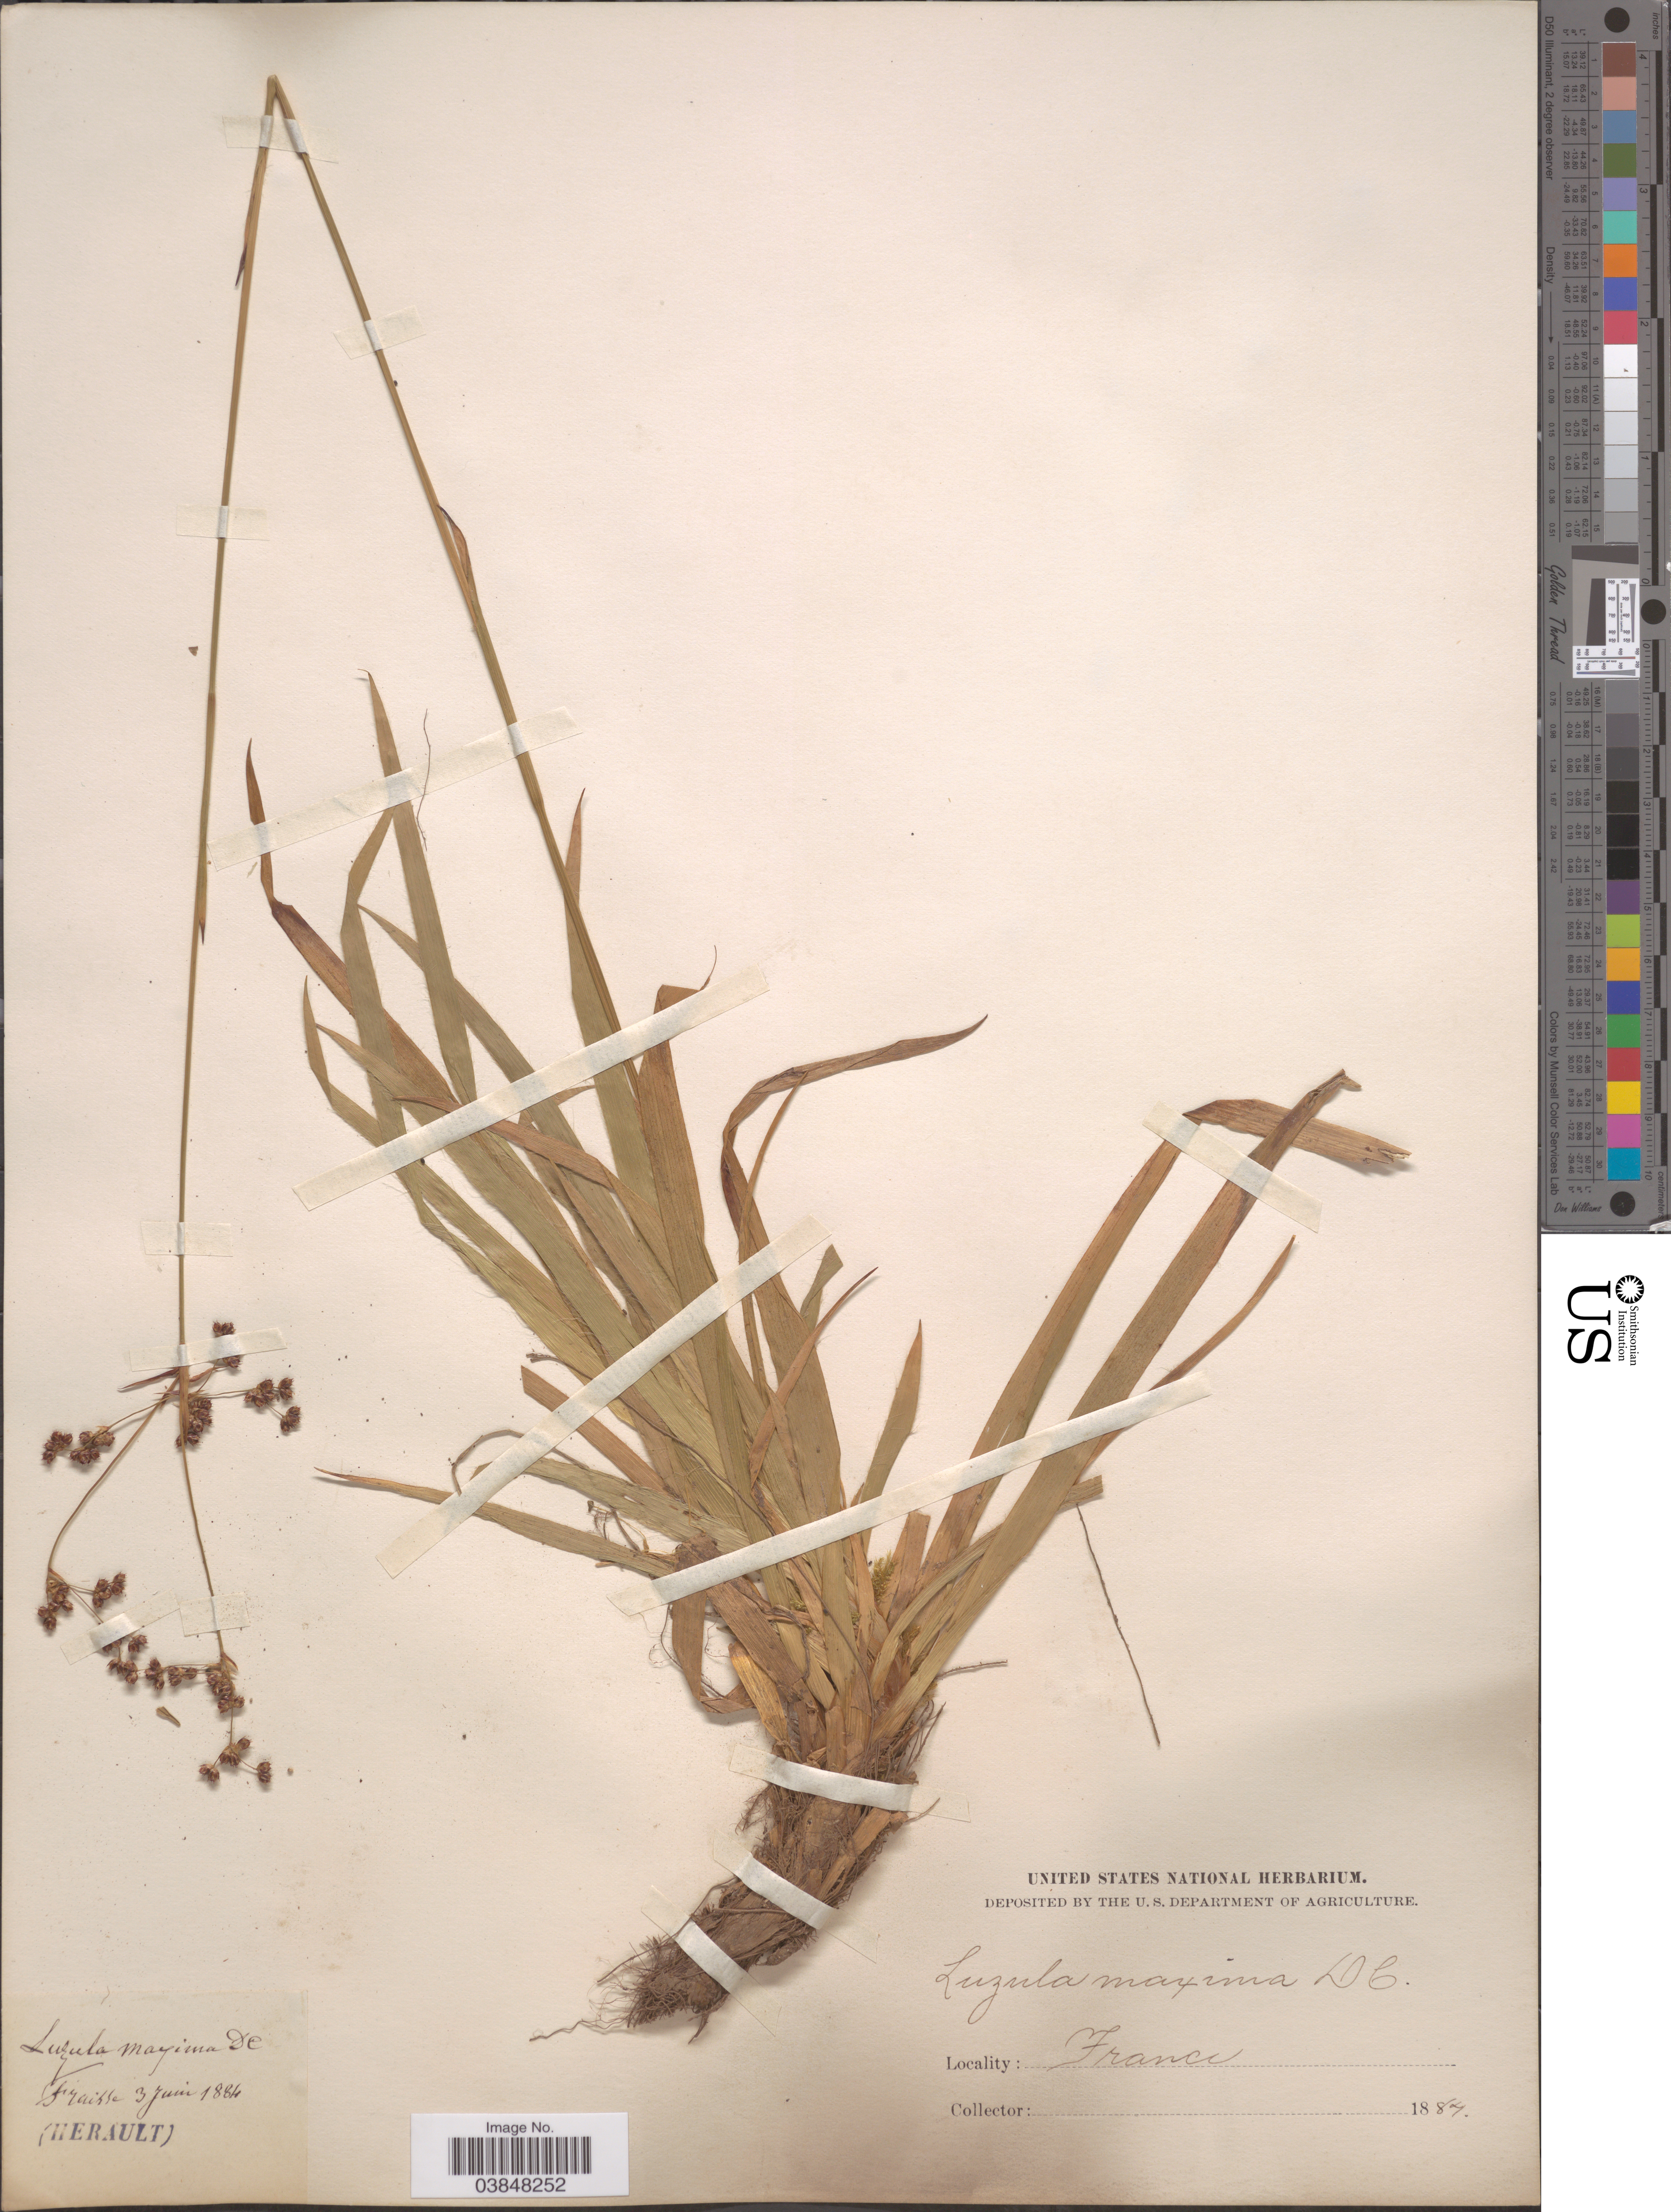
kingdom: Plantae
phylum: Tracheophyta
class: Liliopsida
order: Poales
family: Juncaceae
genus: Luzula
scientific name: Luzula sylvatica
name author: (Huds.) Gaudin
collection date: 1884-06-03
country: France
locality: Fraisse. Herault.